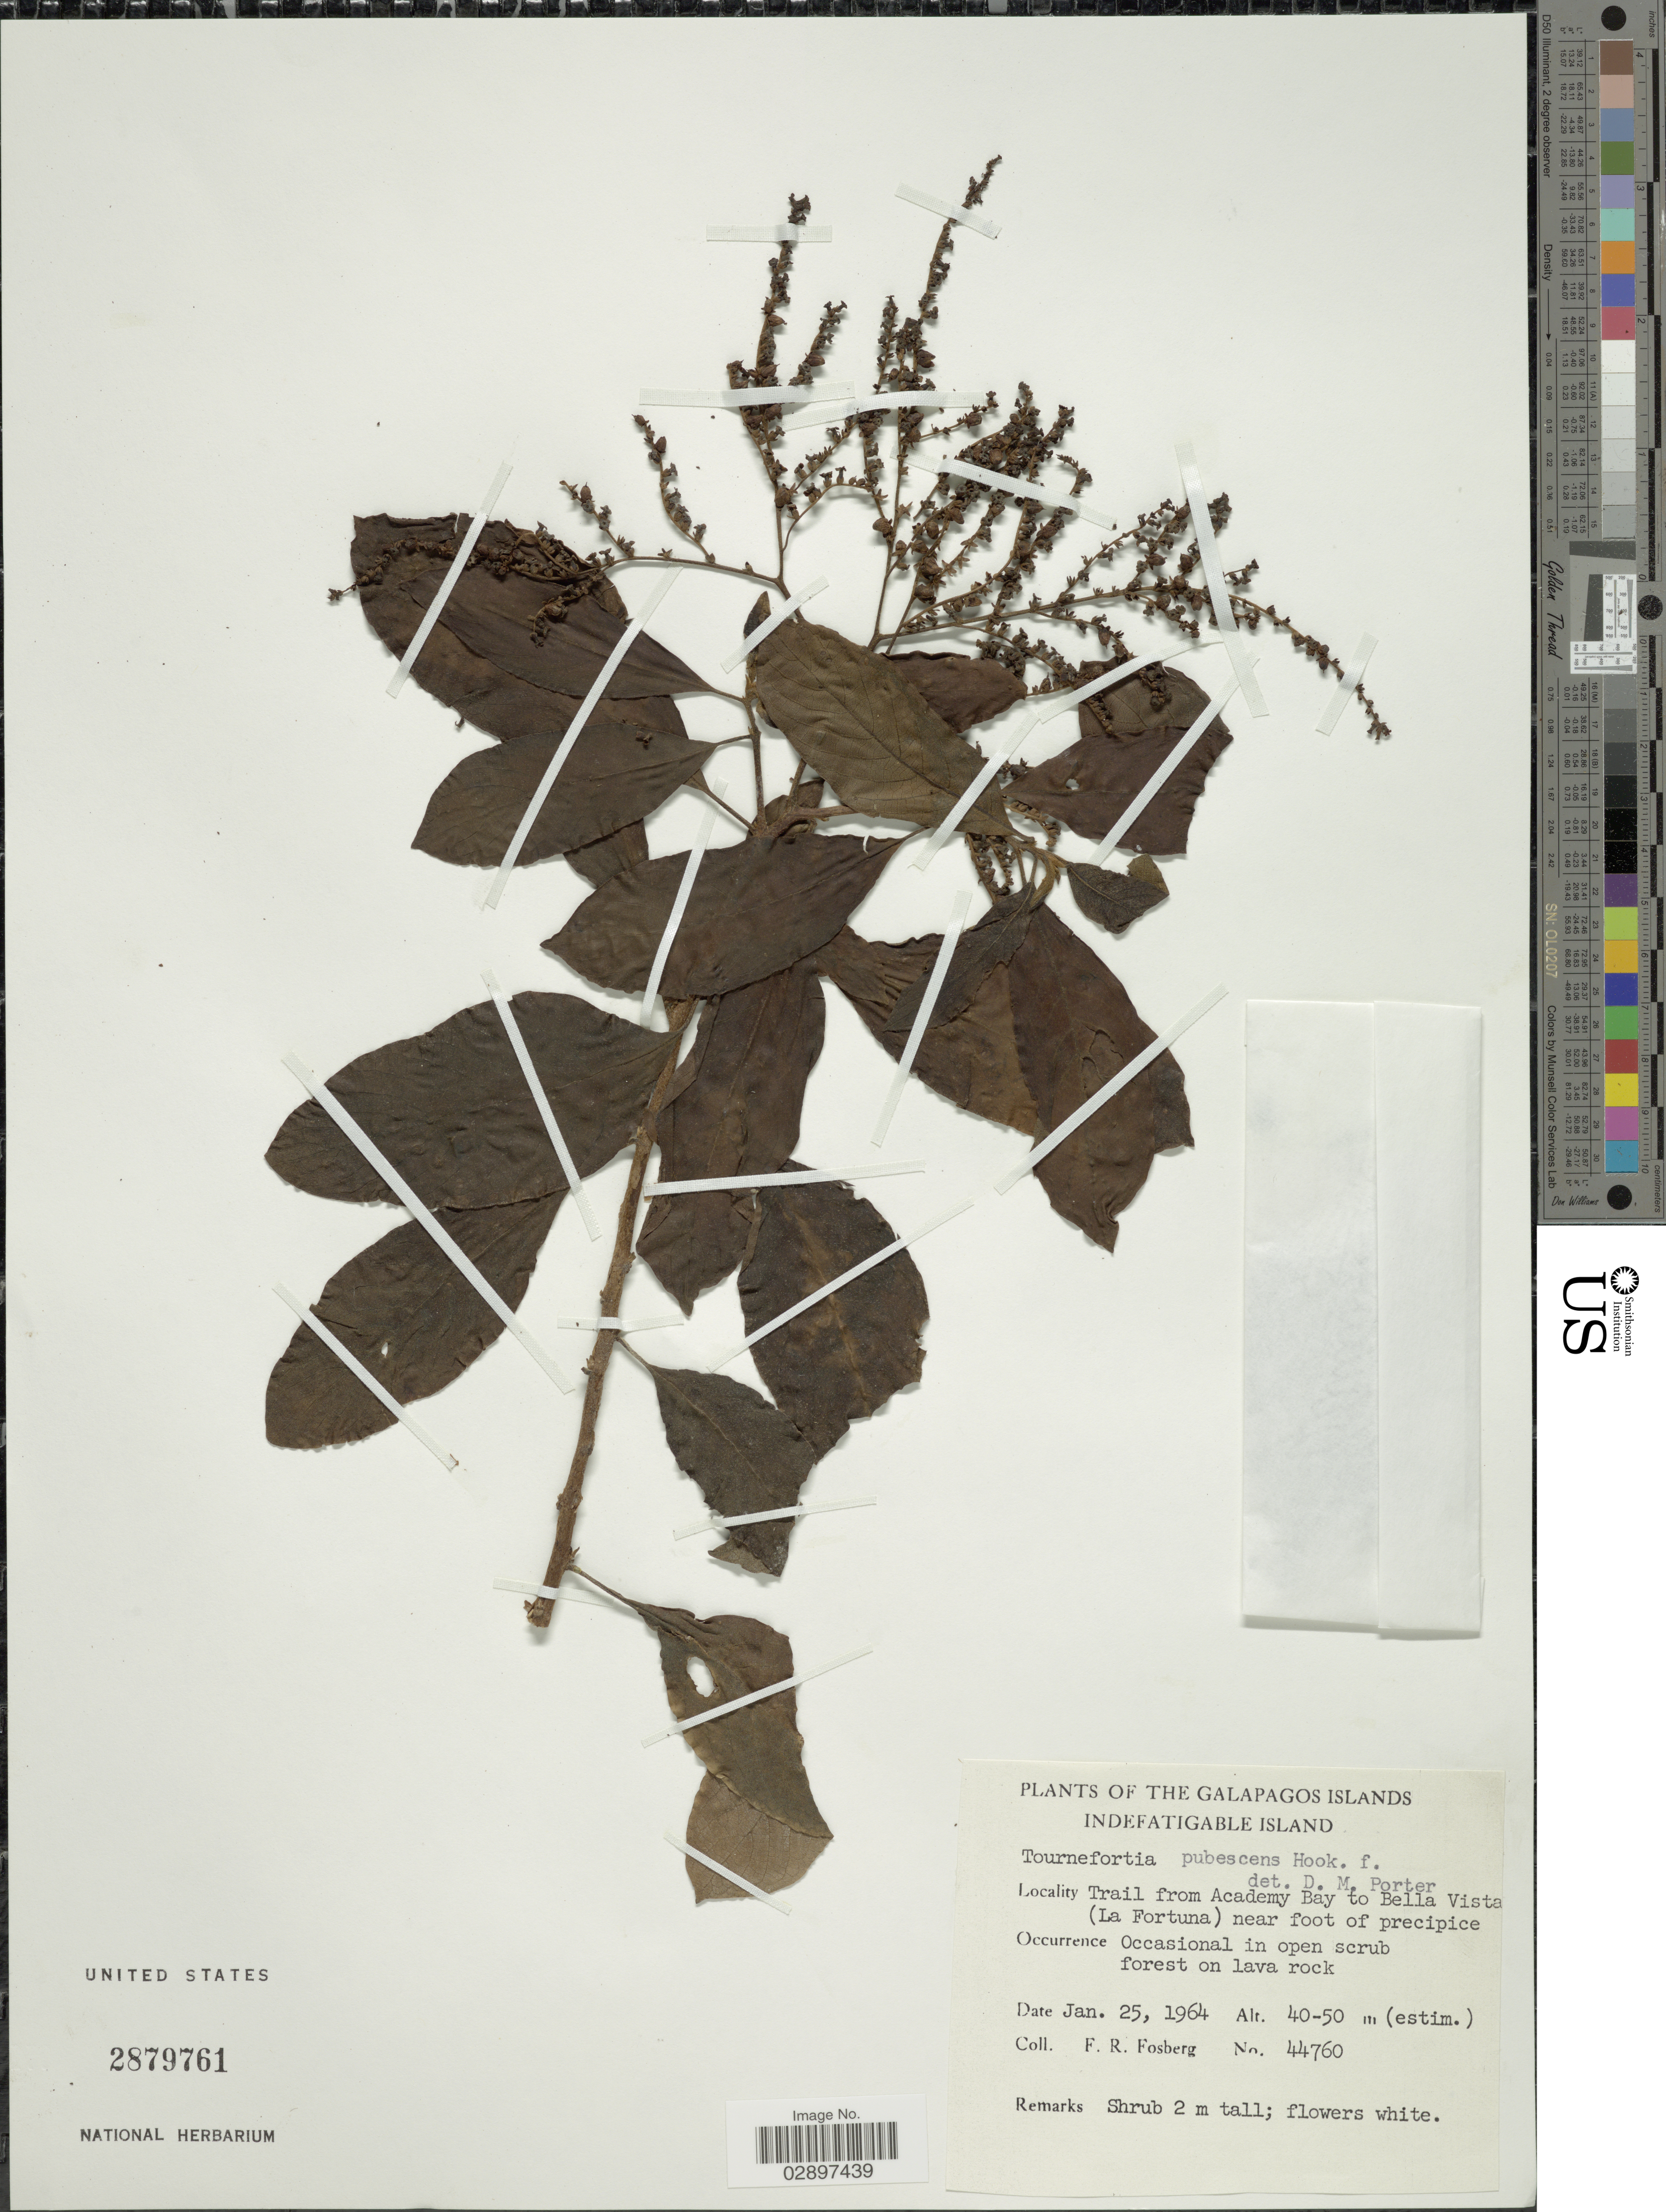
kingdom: Plantae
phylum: Tracheophyta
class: Magnoliopsida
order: Boraginales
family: Heliotropiaceae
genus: Tournefortia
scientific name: Tournefortia pubescens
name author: Hook. f.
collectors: F. R. Fosberg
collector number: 44760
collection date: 1964-01-25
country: Ecuador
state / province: Colón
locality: The Galapagos Islands. Indefatigable Island. Trail from Academy Bay to Bella Vista (La Fortuna) near foot of precipice.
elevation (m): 40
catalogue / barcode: US 2879761